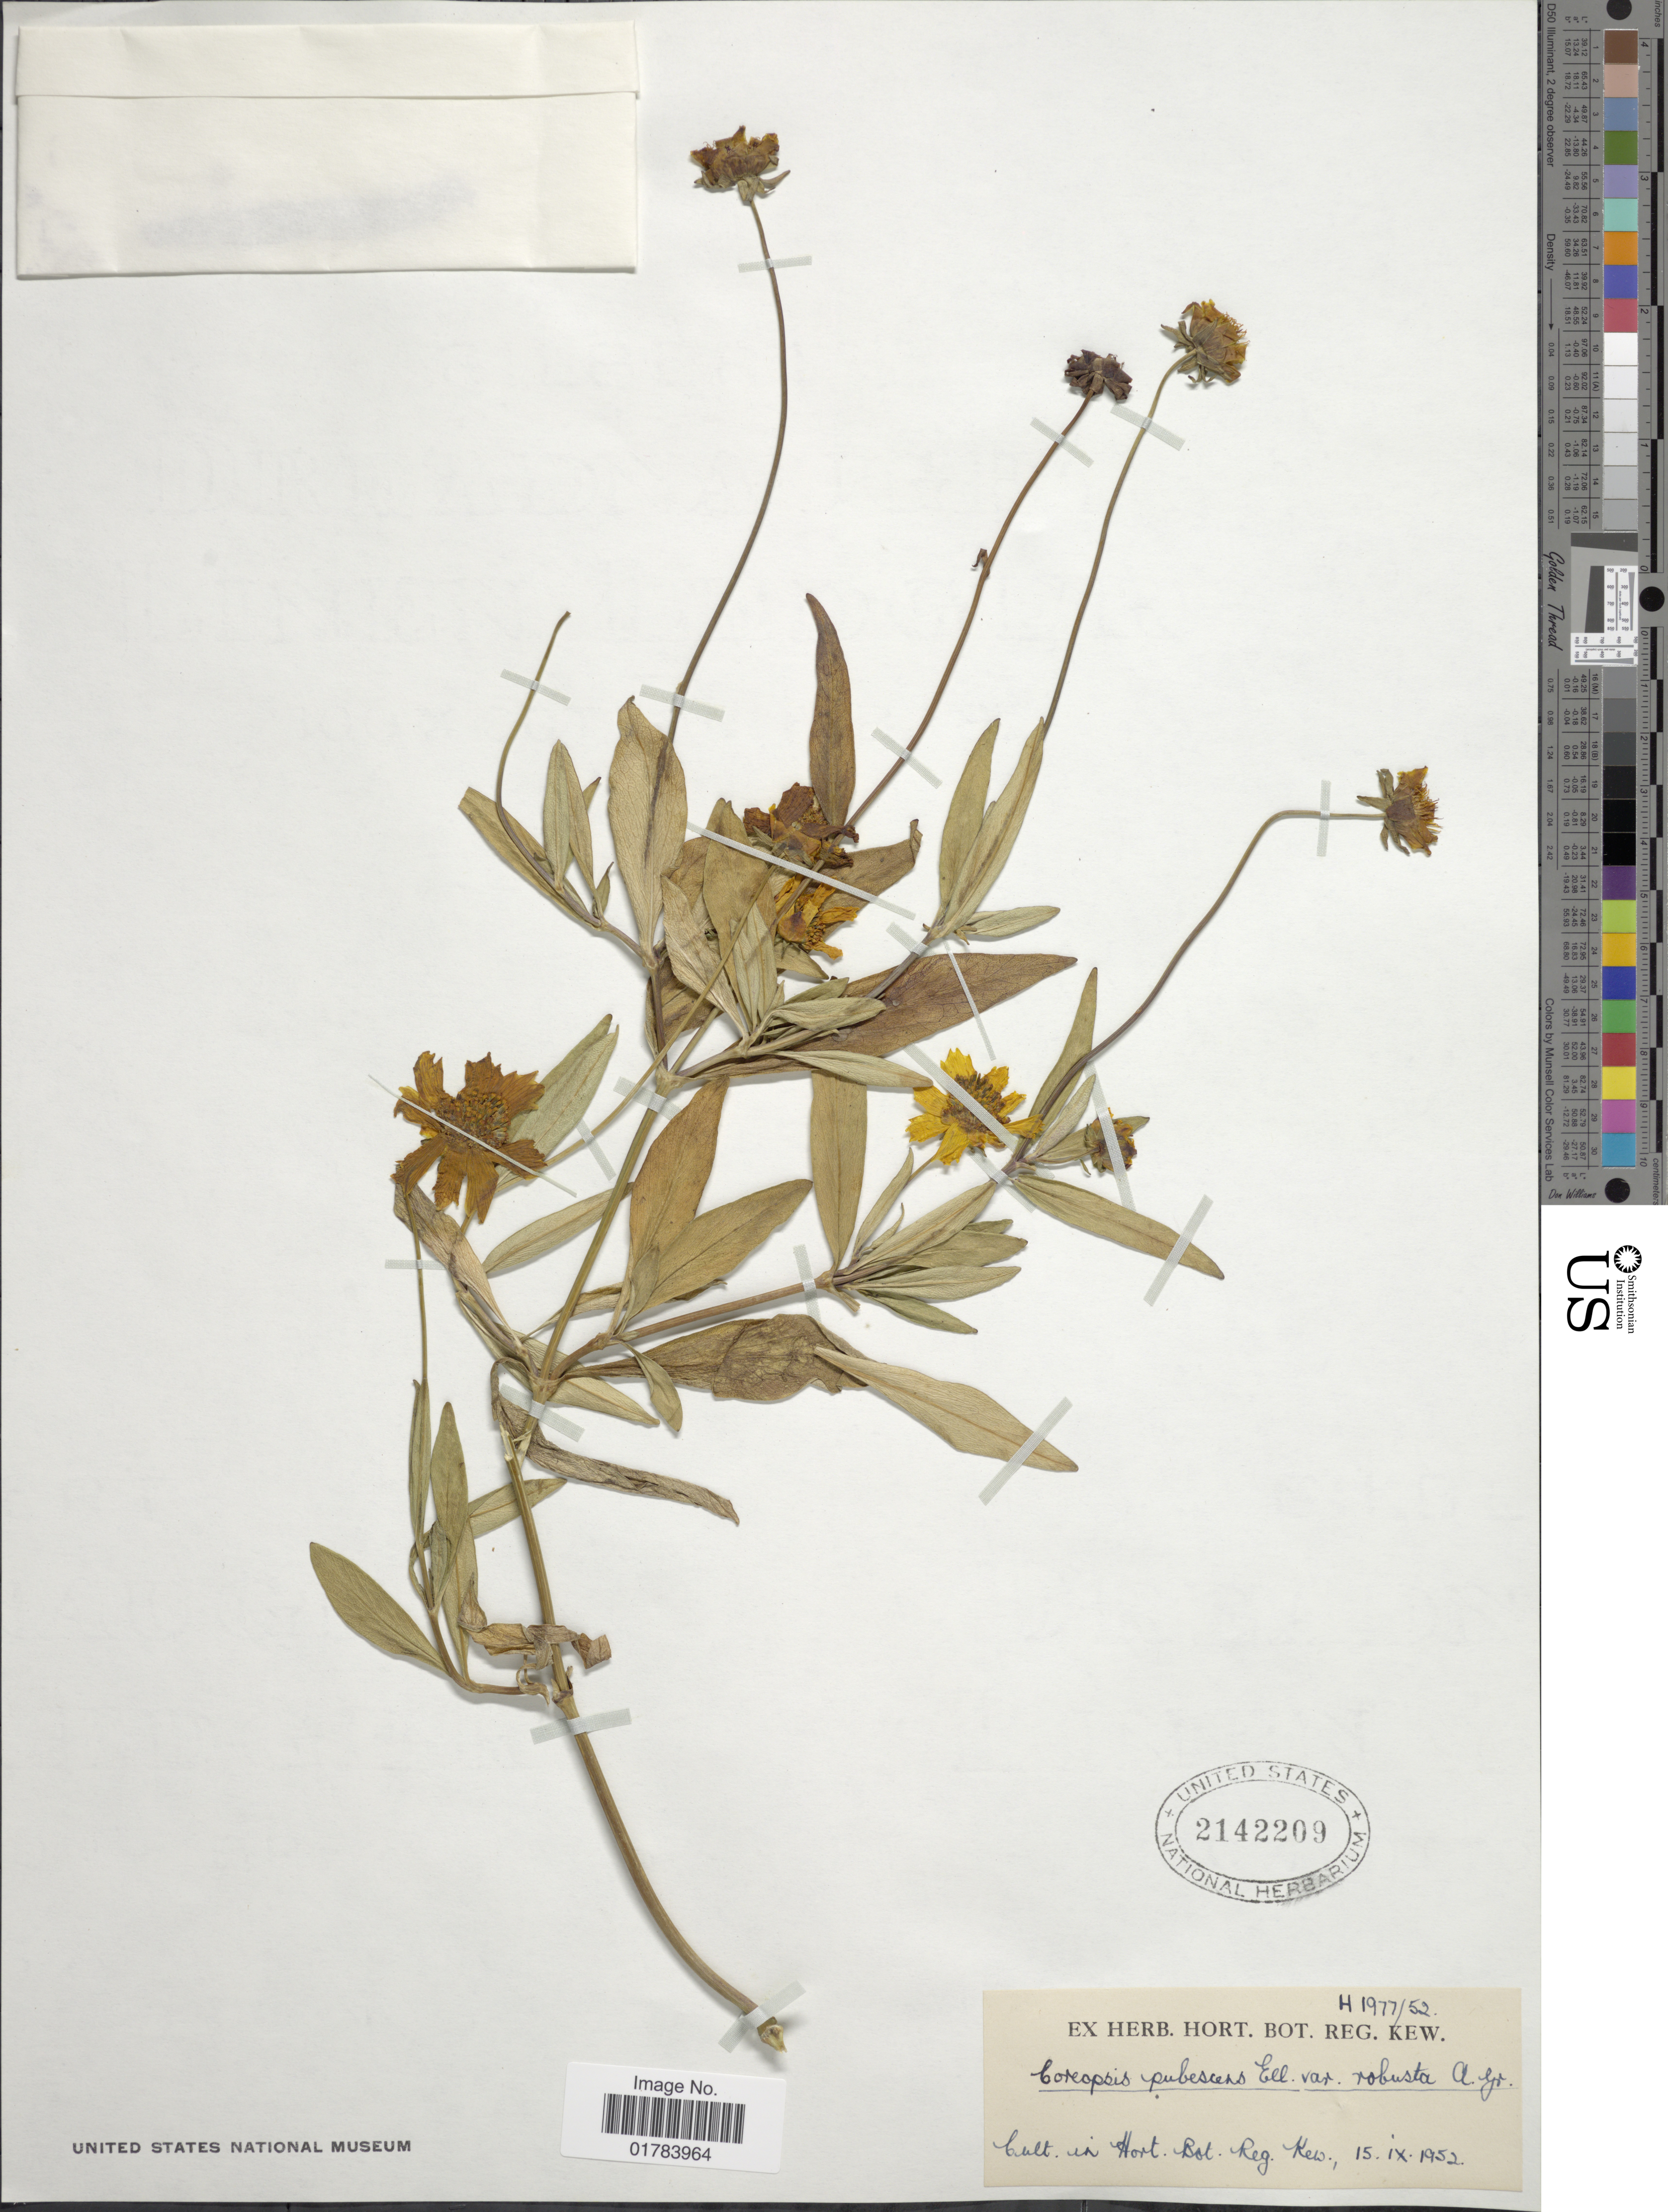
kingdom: Plantae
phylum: Tracheophyta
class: Magnoliopsida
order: Asterales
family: Asteraceae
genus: Coreopsis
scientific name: Coreopsis pubescens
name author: Elliott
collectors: ex herb. Hort. Reg. Kew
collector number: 41977/52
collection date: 1952-09-15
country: United Kingdom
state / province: England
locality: Hort. Bot. Reg. Kew.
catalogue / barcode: US 2142209